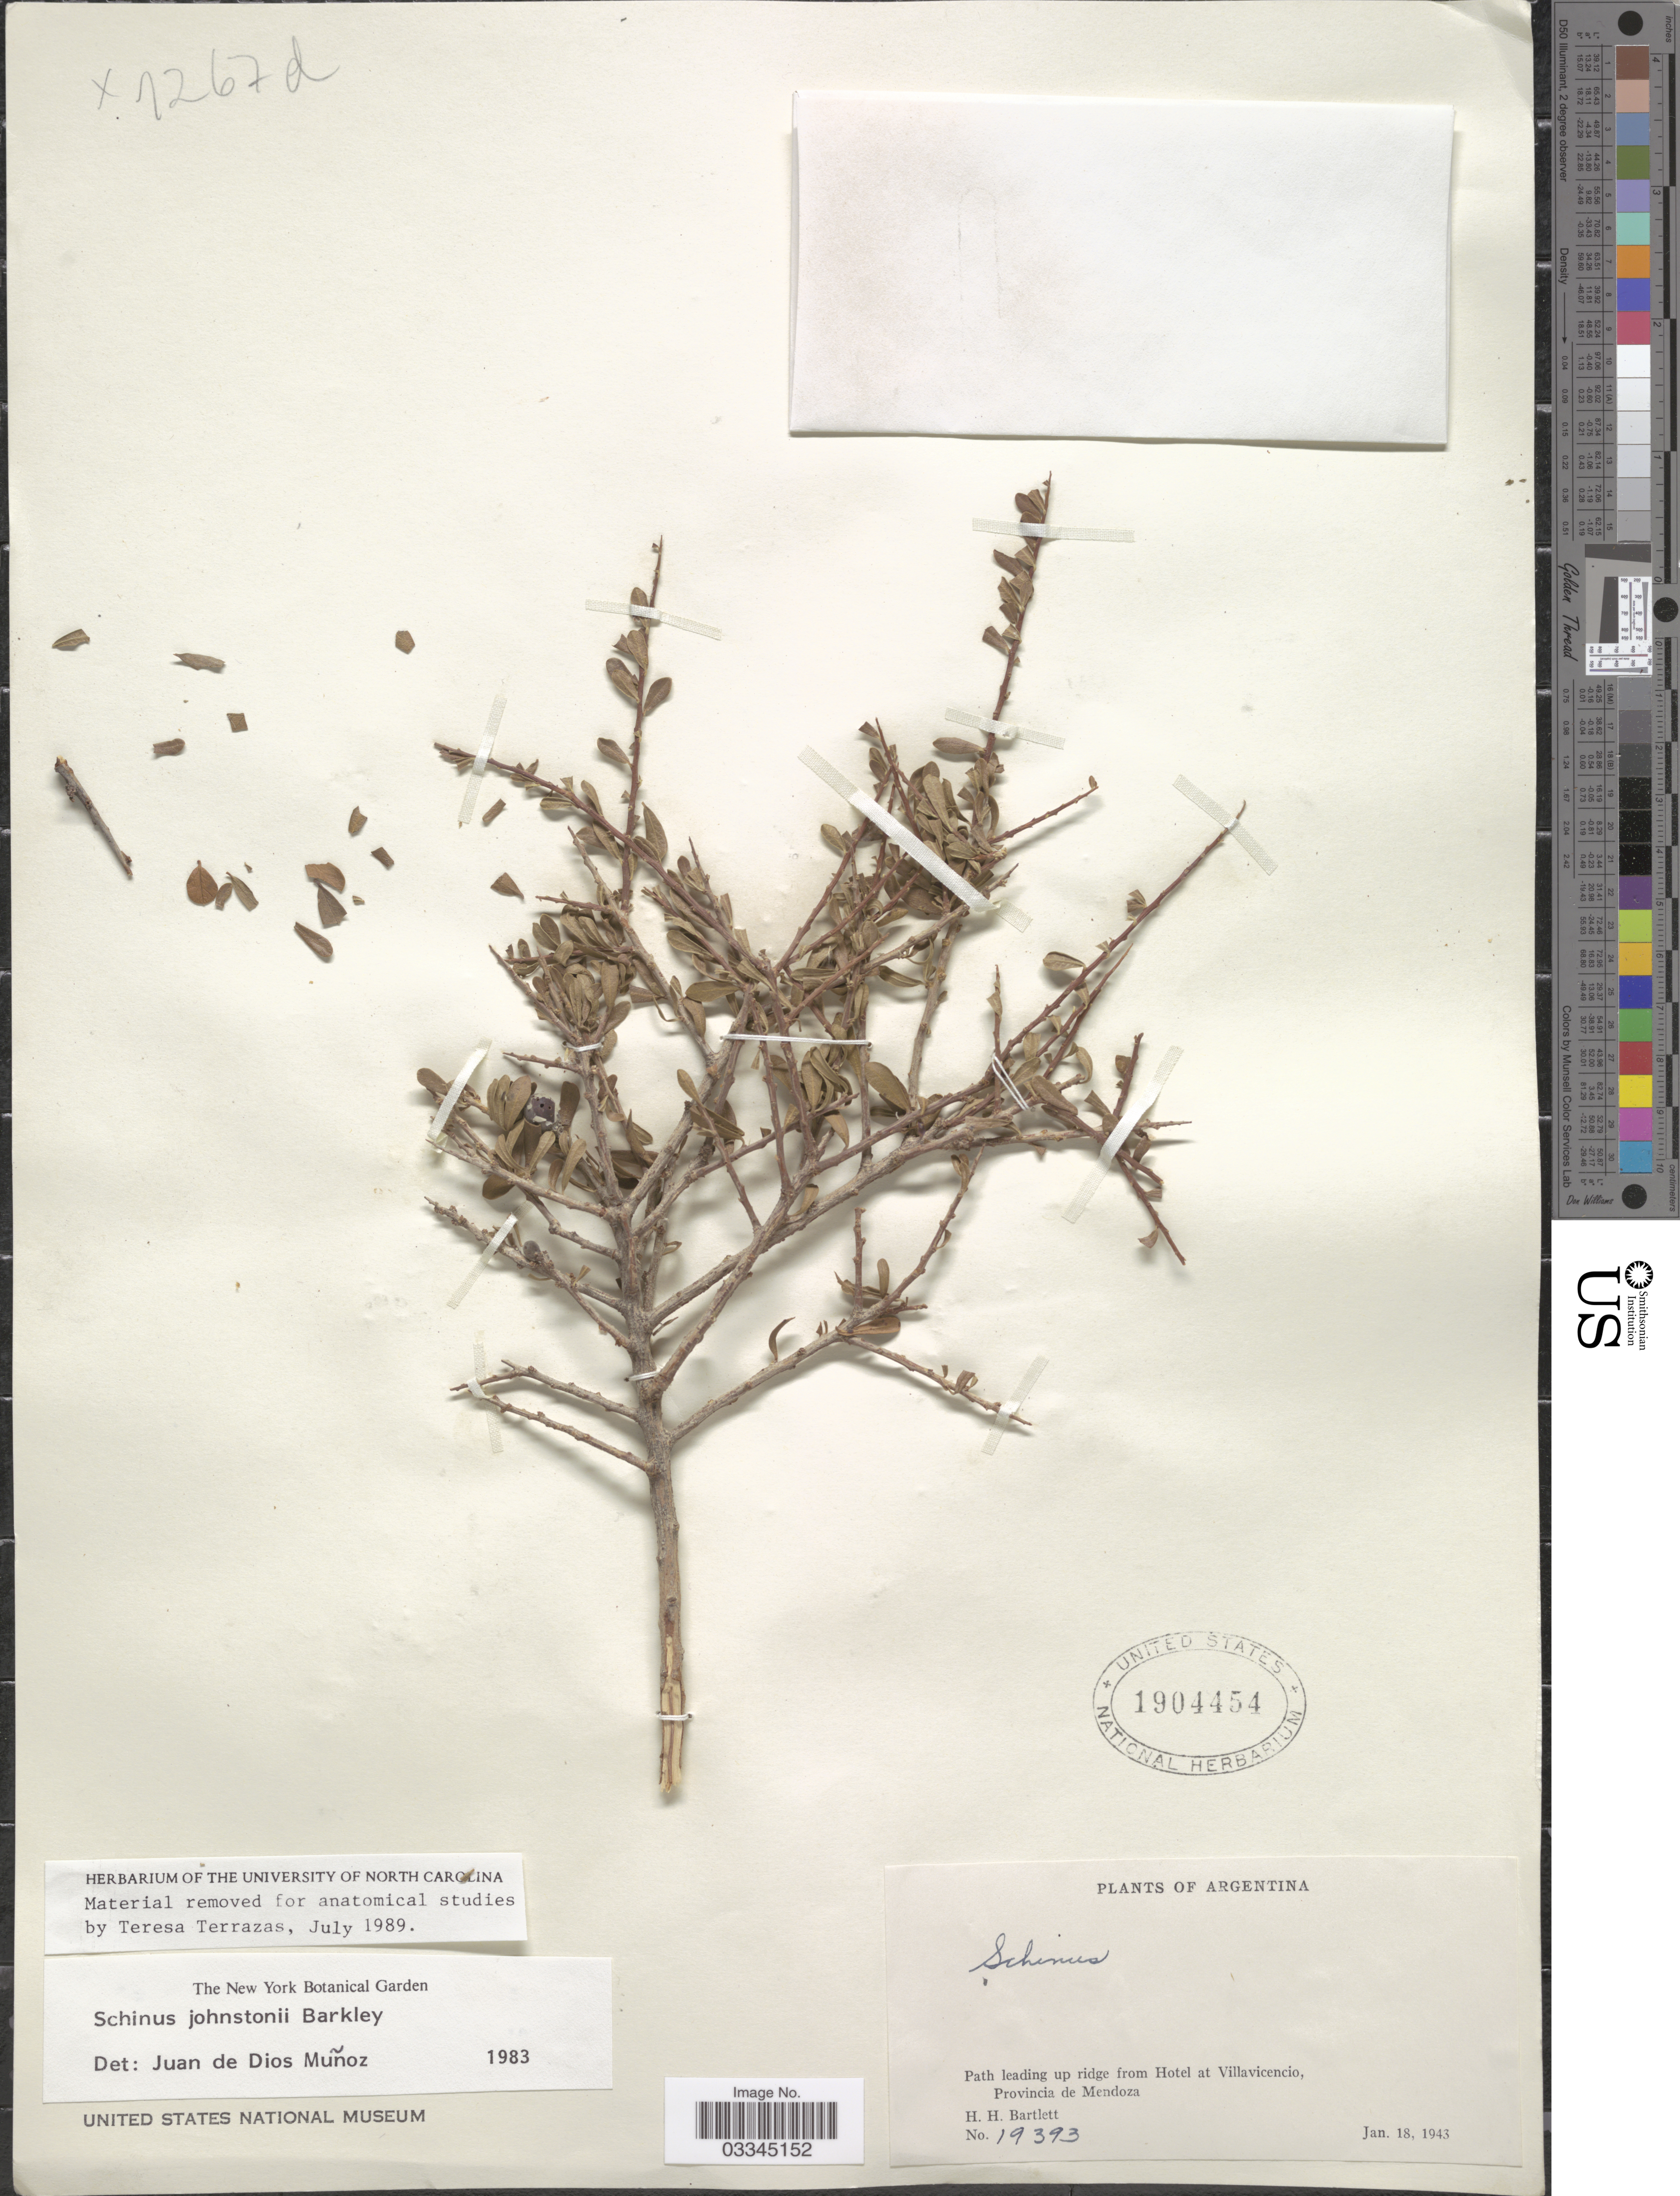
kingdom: Plantae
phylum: Tracheophyta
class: Magnoliopsida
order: Sapindales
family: Anacardiaceae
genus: Schinus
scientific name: Schinus johnstonii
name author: F.A. Barkley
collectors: H. H. Bartlett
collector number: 19393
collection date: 1943-01-18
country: Argentina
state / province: Mendoza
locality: Path leading up ridge from Hotel atVillavicencio.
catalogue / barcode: US 1904454